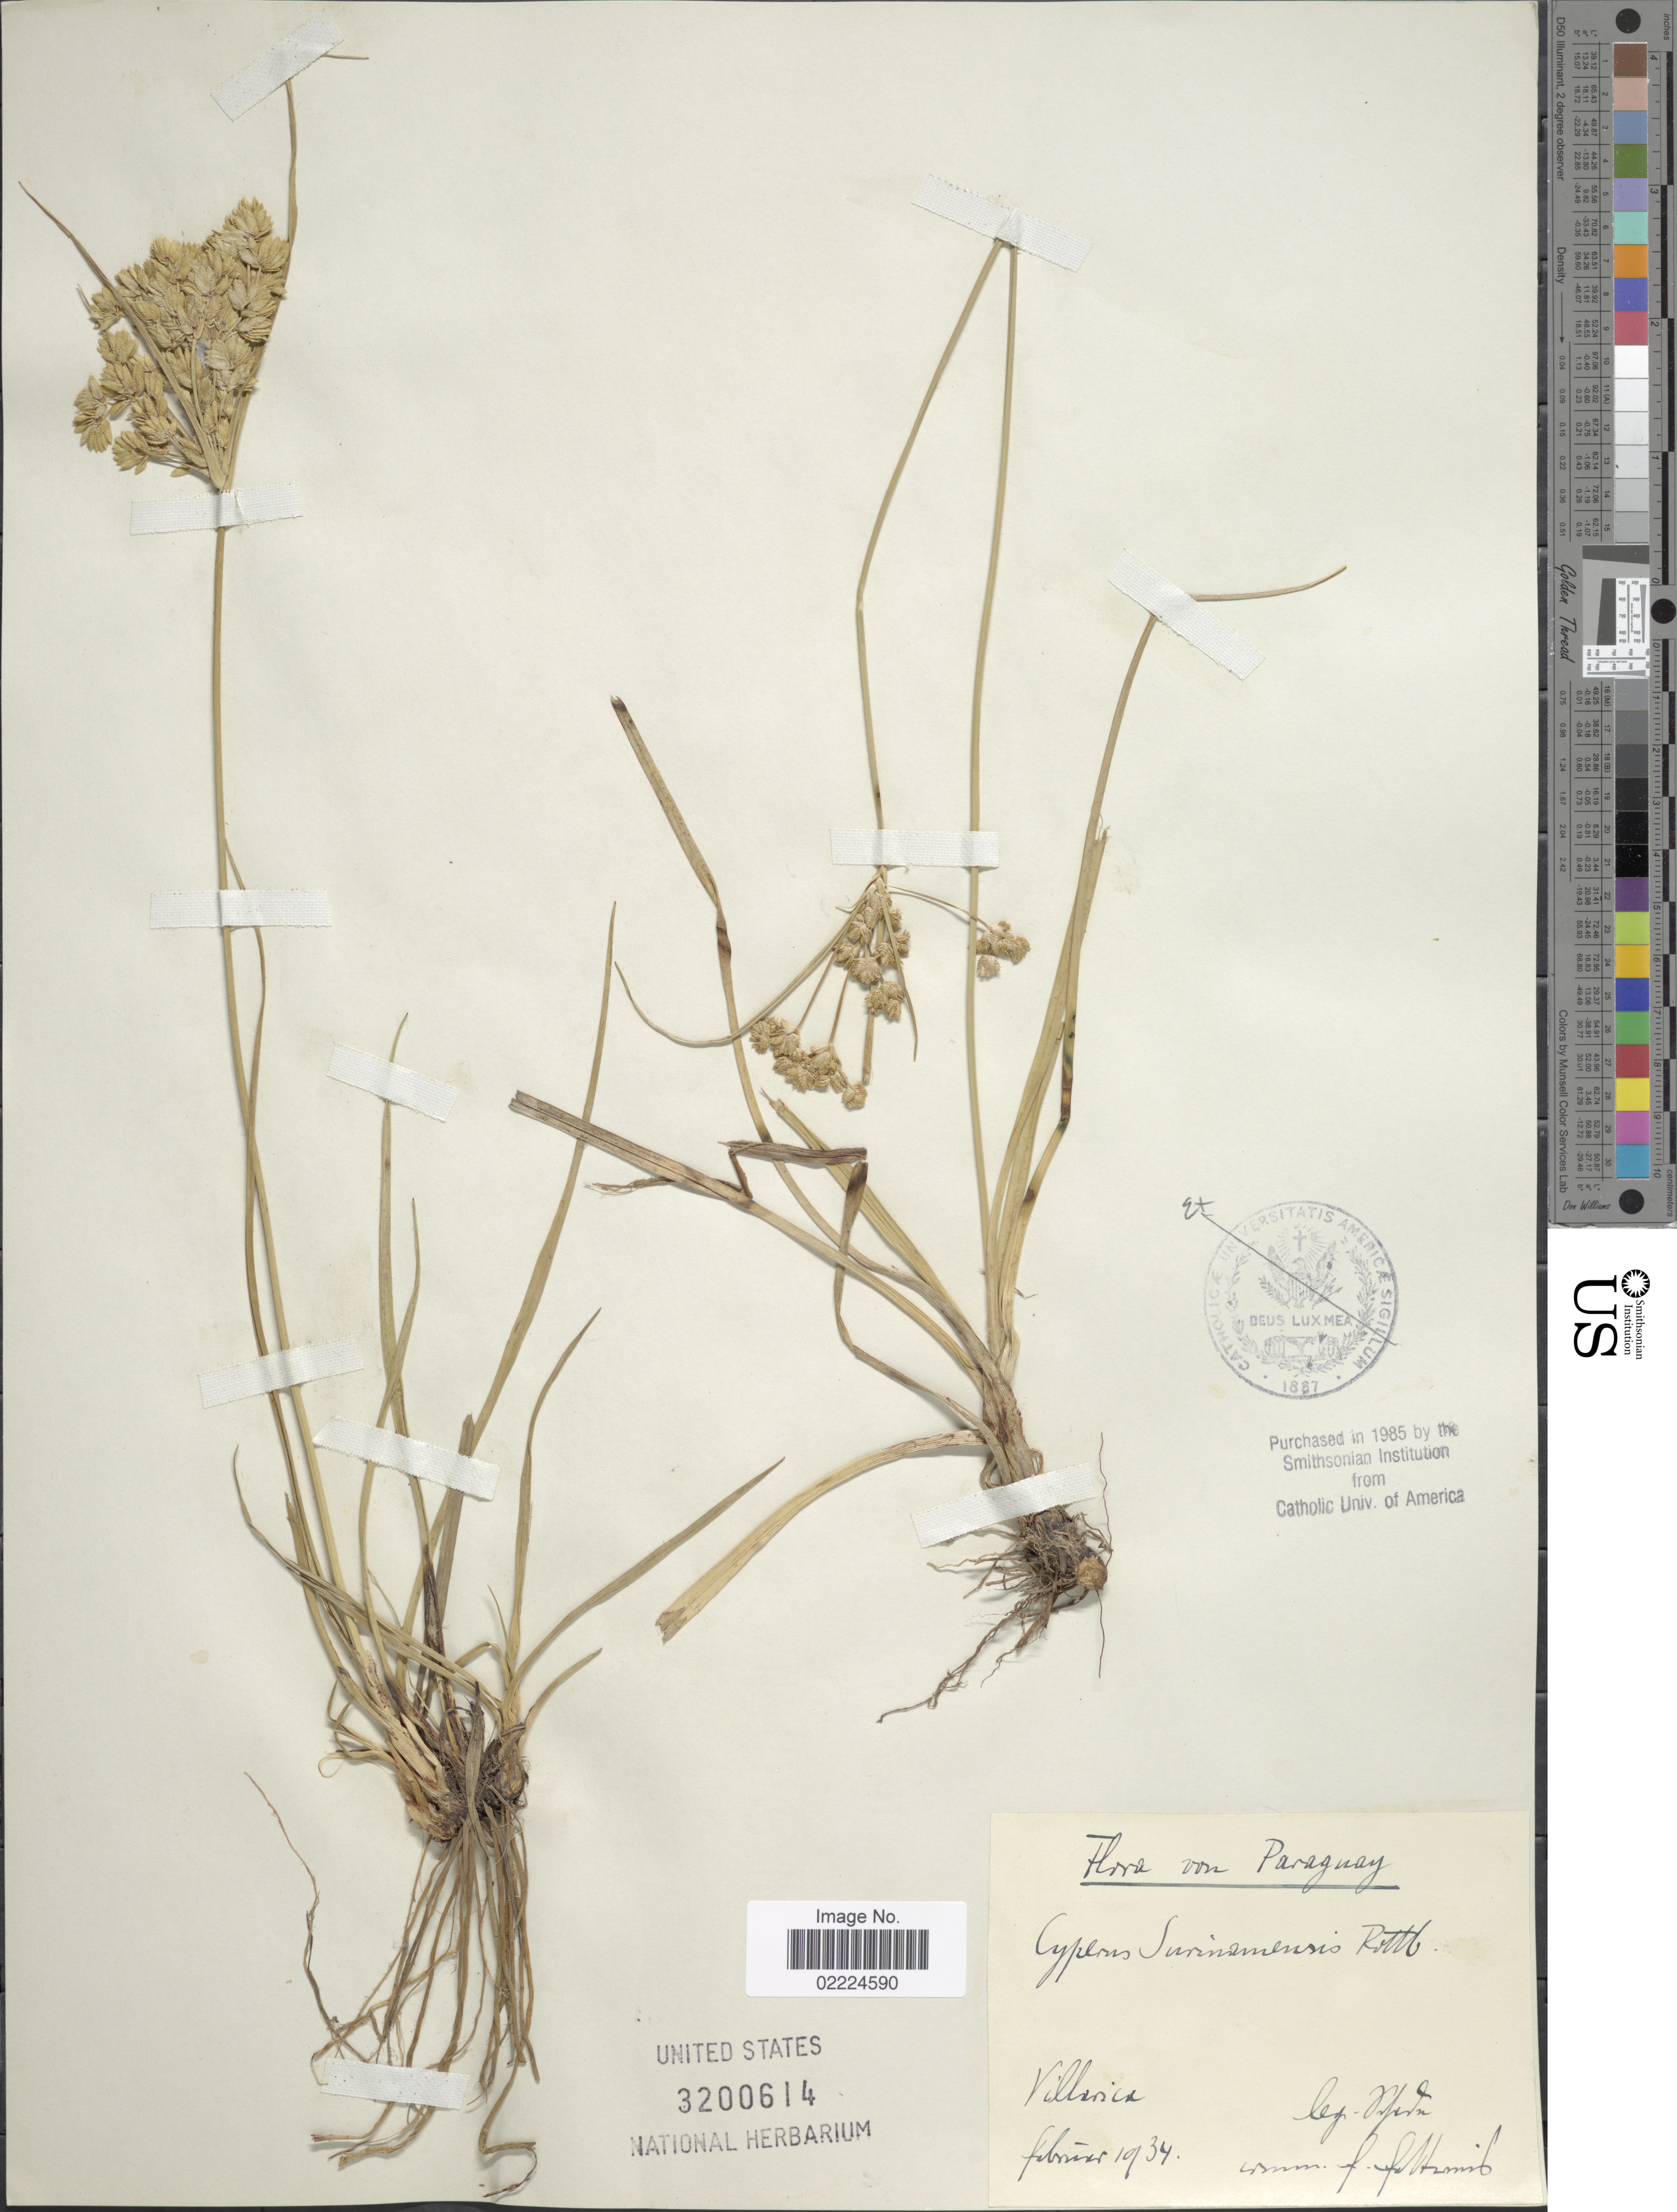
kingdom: Plantae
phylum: Tracheophyta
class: Liliopsida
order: Poales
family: Cyperaceae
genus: Cyperus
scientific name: Cyperus surinamensis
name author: Rottb.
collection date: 1934-02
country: Paraguay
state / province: Guaira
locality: Villarica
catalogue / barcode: US 3200614